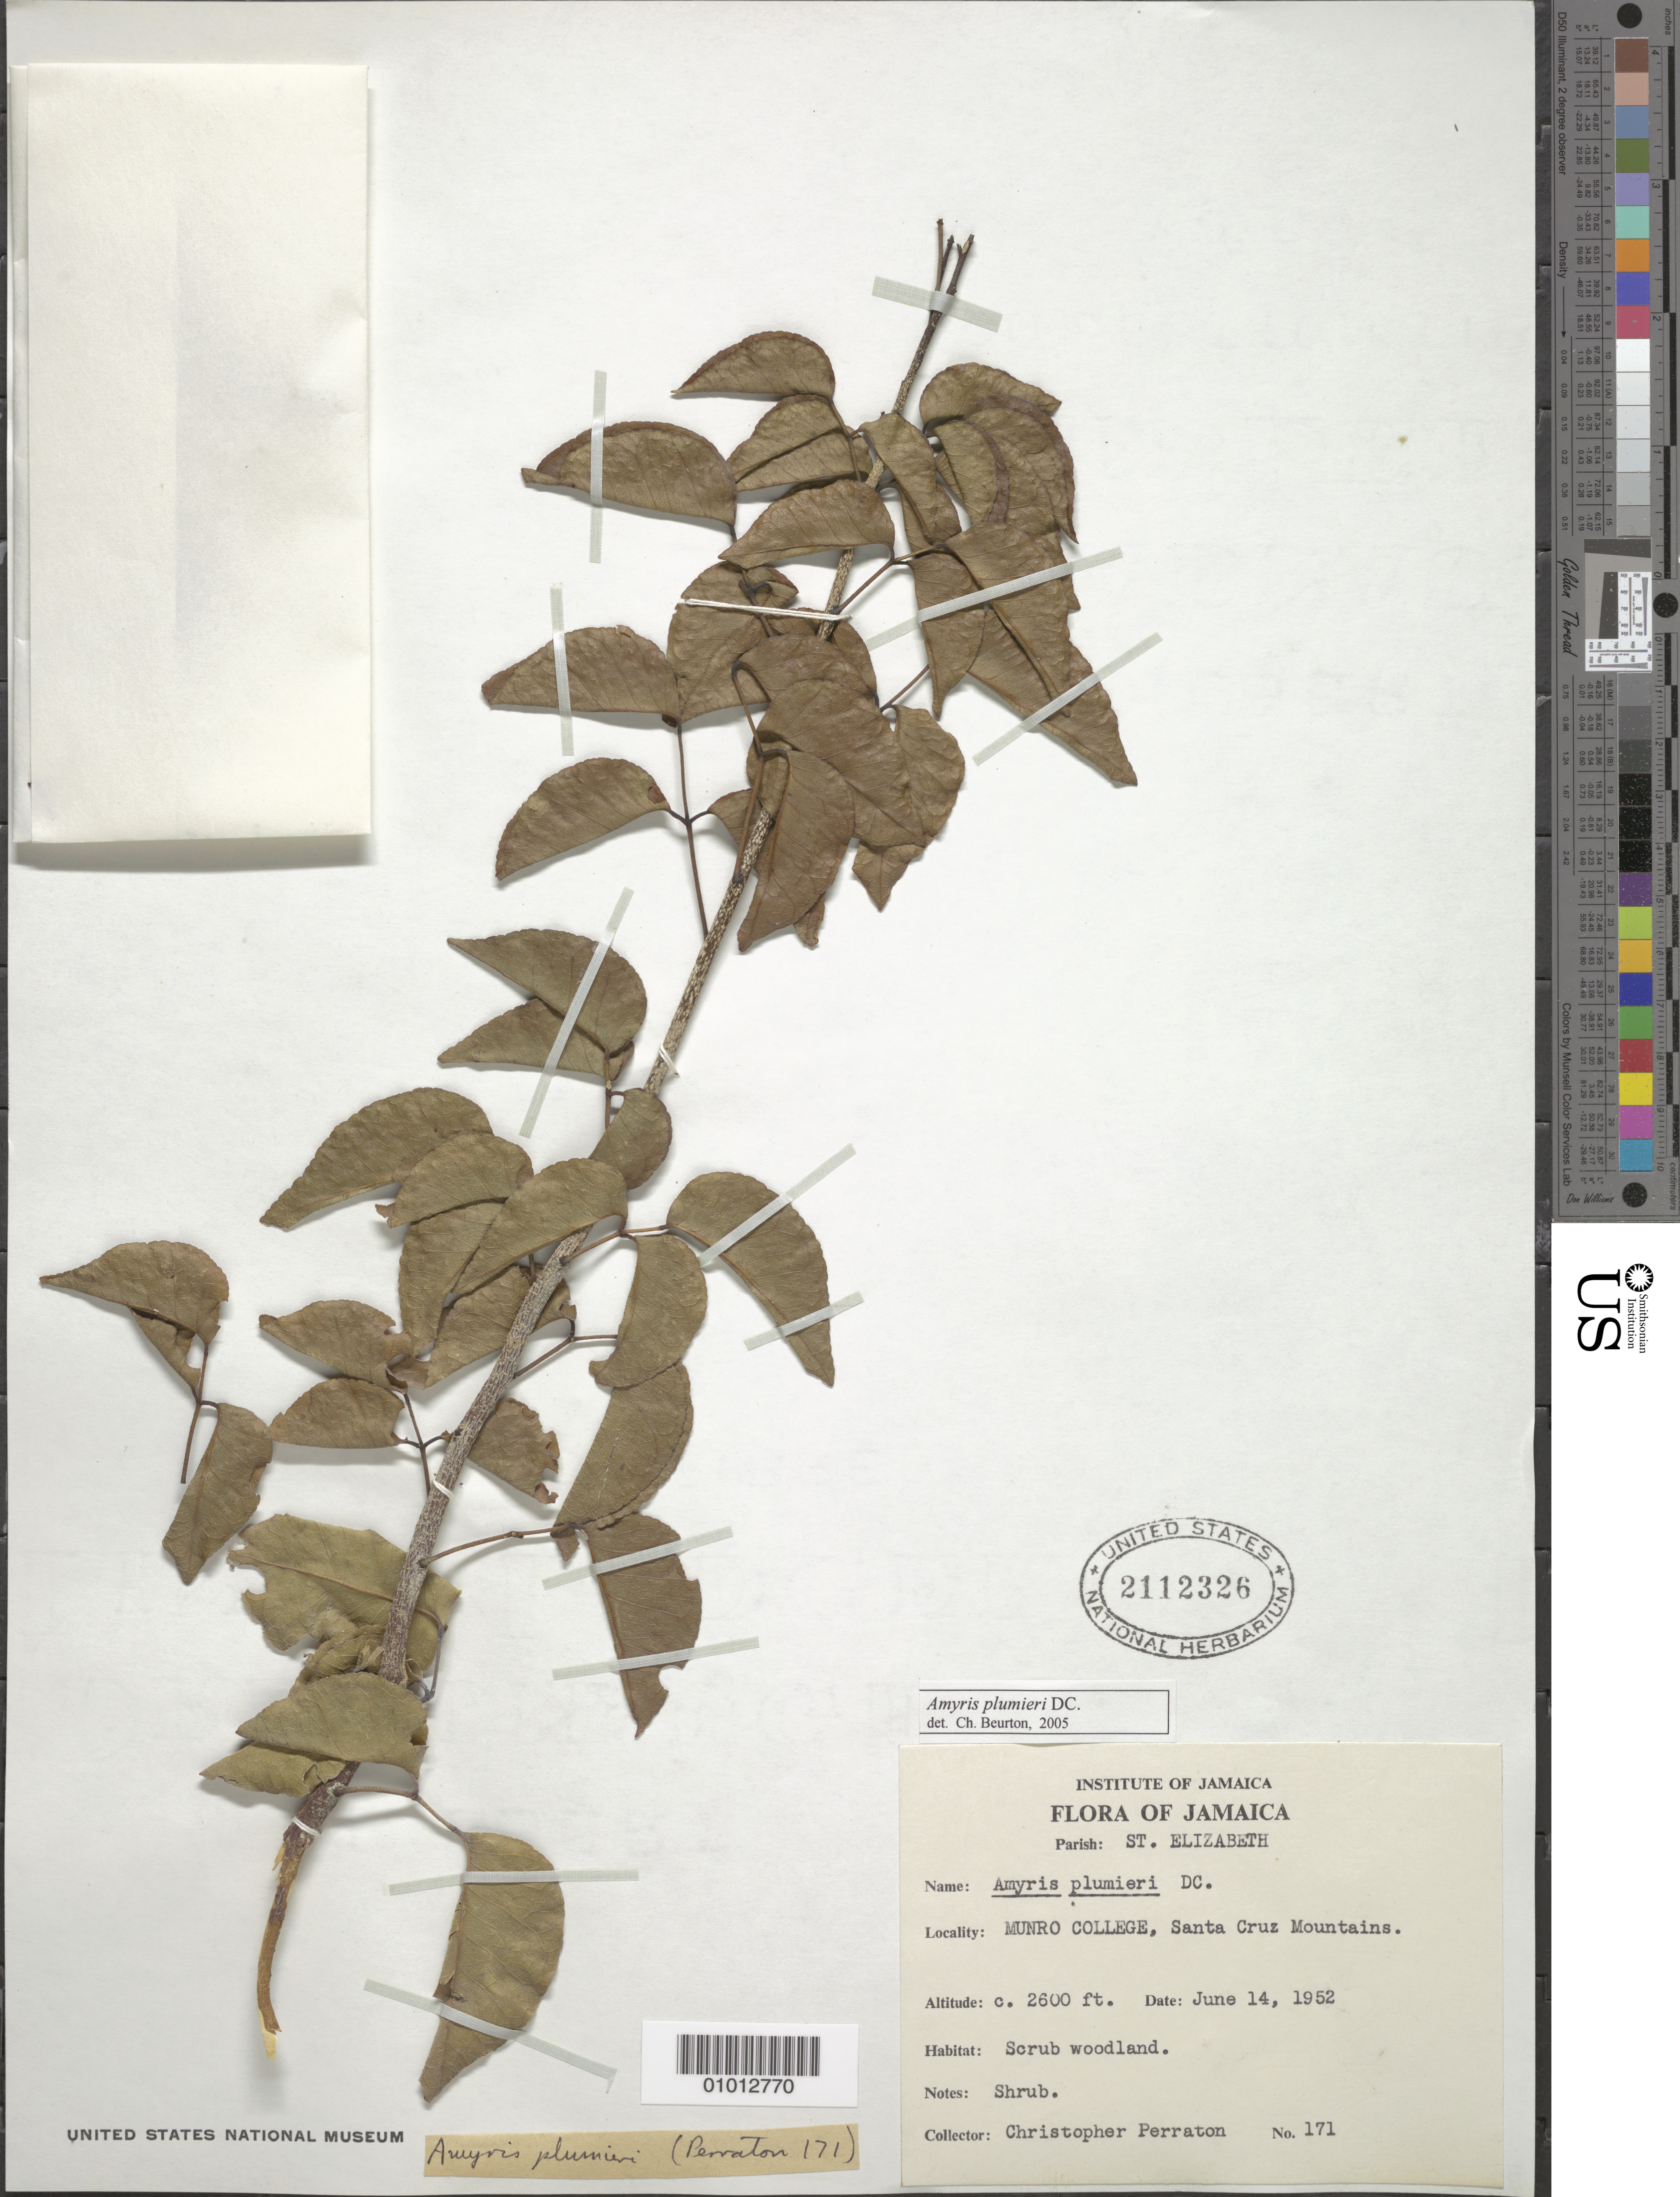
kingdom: Plantae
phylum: Tracheophyta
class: Magnoliopsida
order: Sapindales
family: Rutaceae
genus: Amyris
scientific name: Amyris plumieri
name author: DC.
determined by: Beurton, C.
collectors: C. Perraton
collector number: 171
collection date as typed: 14 Jun 1952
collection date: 1952-06-14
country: Jamaica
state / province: Saint Elizabeth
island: Jamaica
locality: Munro College, Santa Cruz Mountains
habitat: Scrub woodland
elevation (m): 792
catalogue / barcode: US 2112326